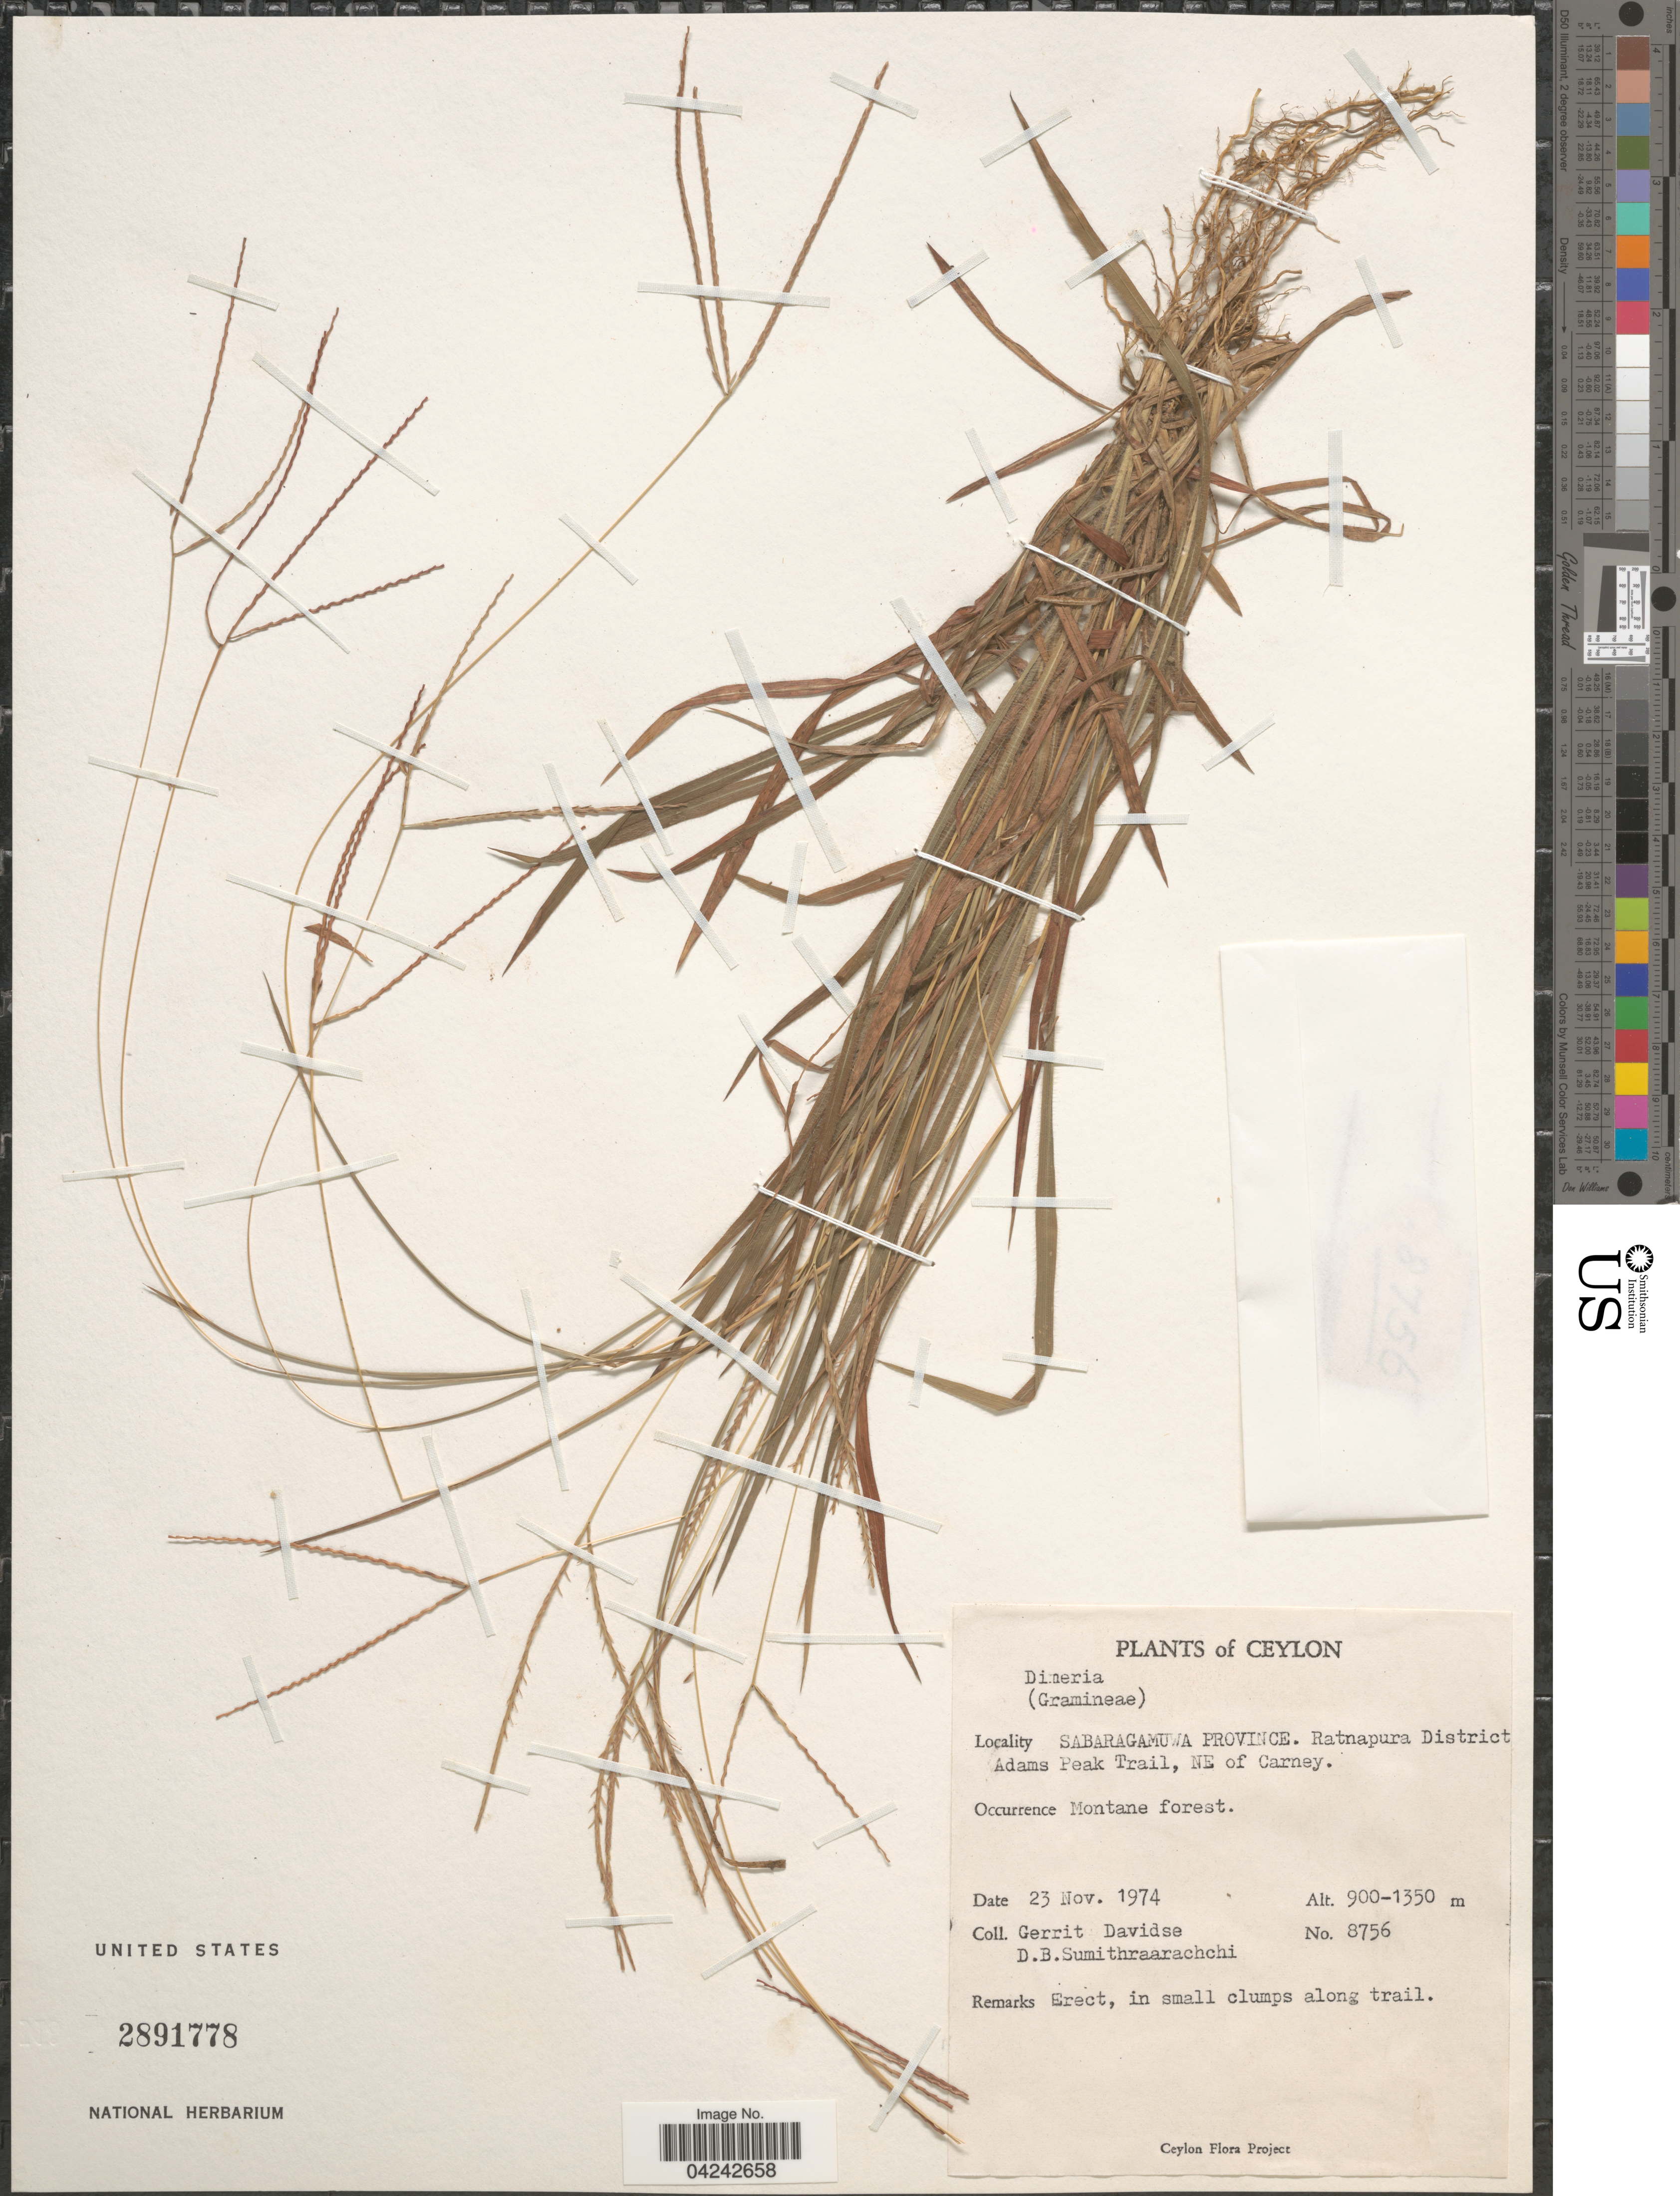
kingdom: Plantae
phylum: Tracheophyta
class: Liliopsida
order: Poales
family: Poaceae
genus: Dimeria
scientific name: Dimeria sp.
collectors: G. Davidse & D. B. Sumithraarachchi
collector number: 8756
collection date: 1974-11-23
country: Sri Lanka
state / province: Sabaragamuwa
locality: Ceylon. Ratnapura District. Adams Peak Trail, NE of Carney.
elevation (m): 900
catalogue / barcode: US 2891778